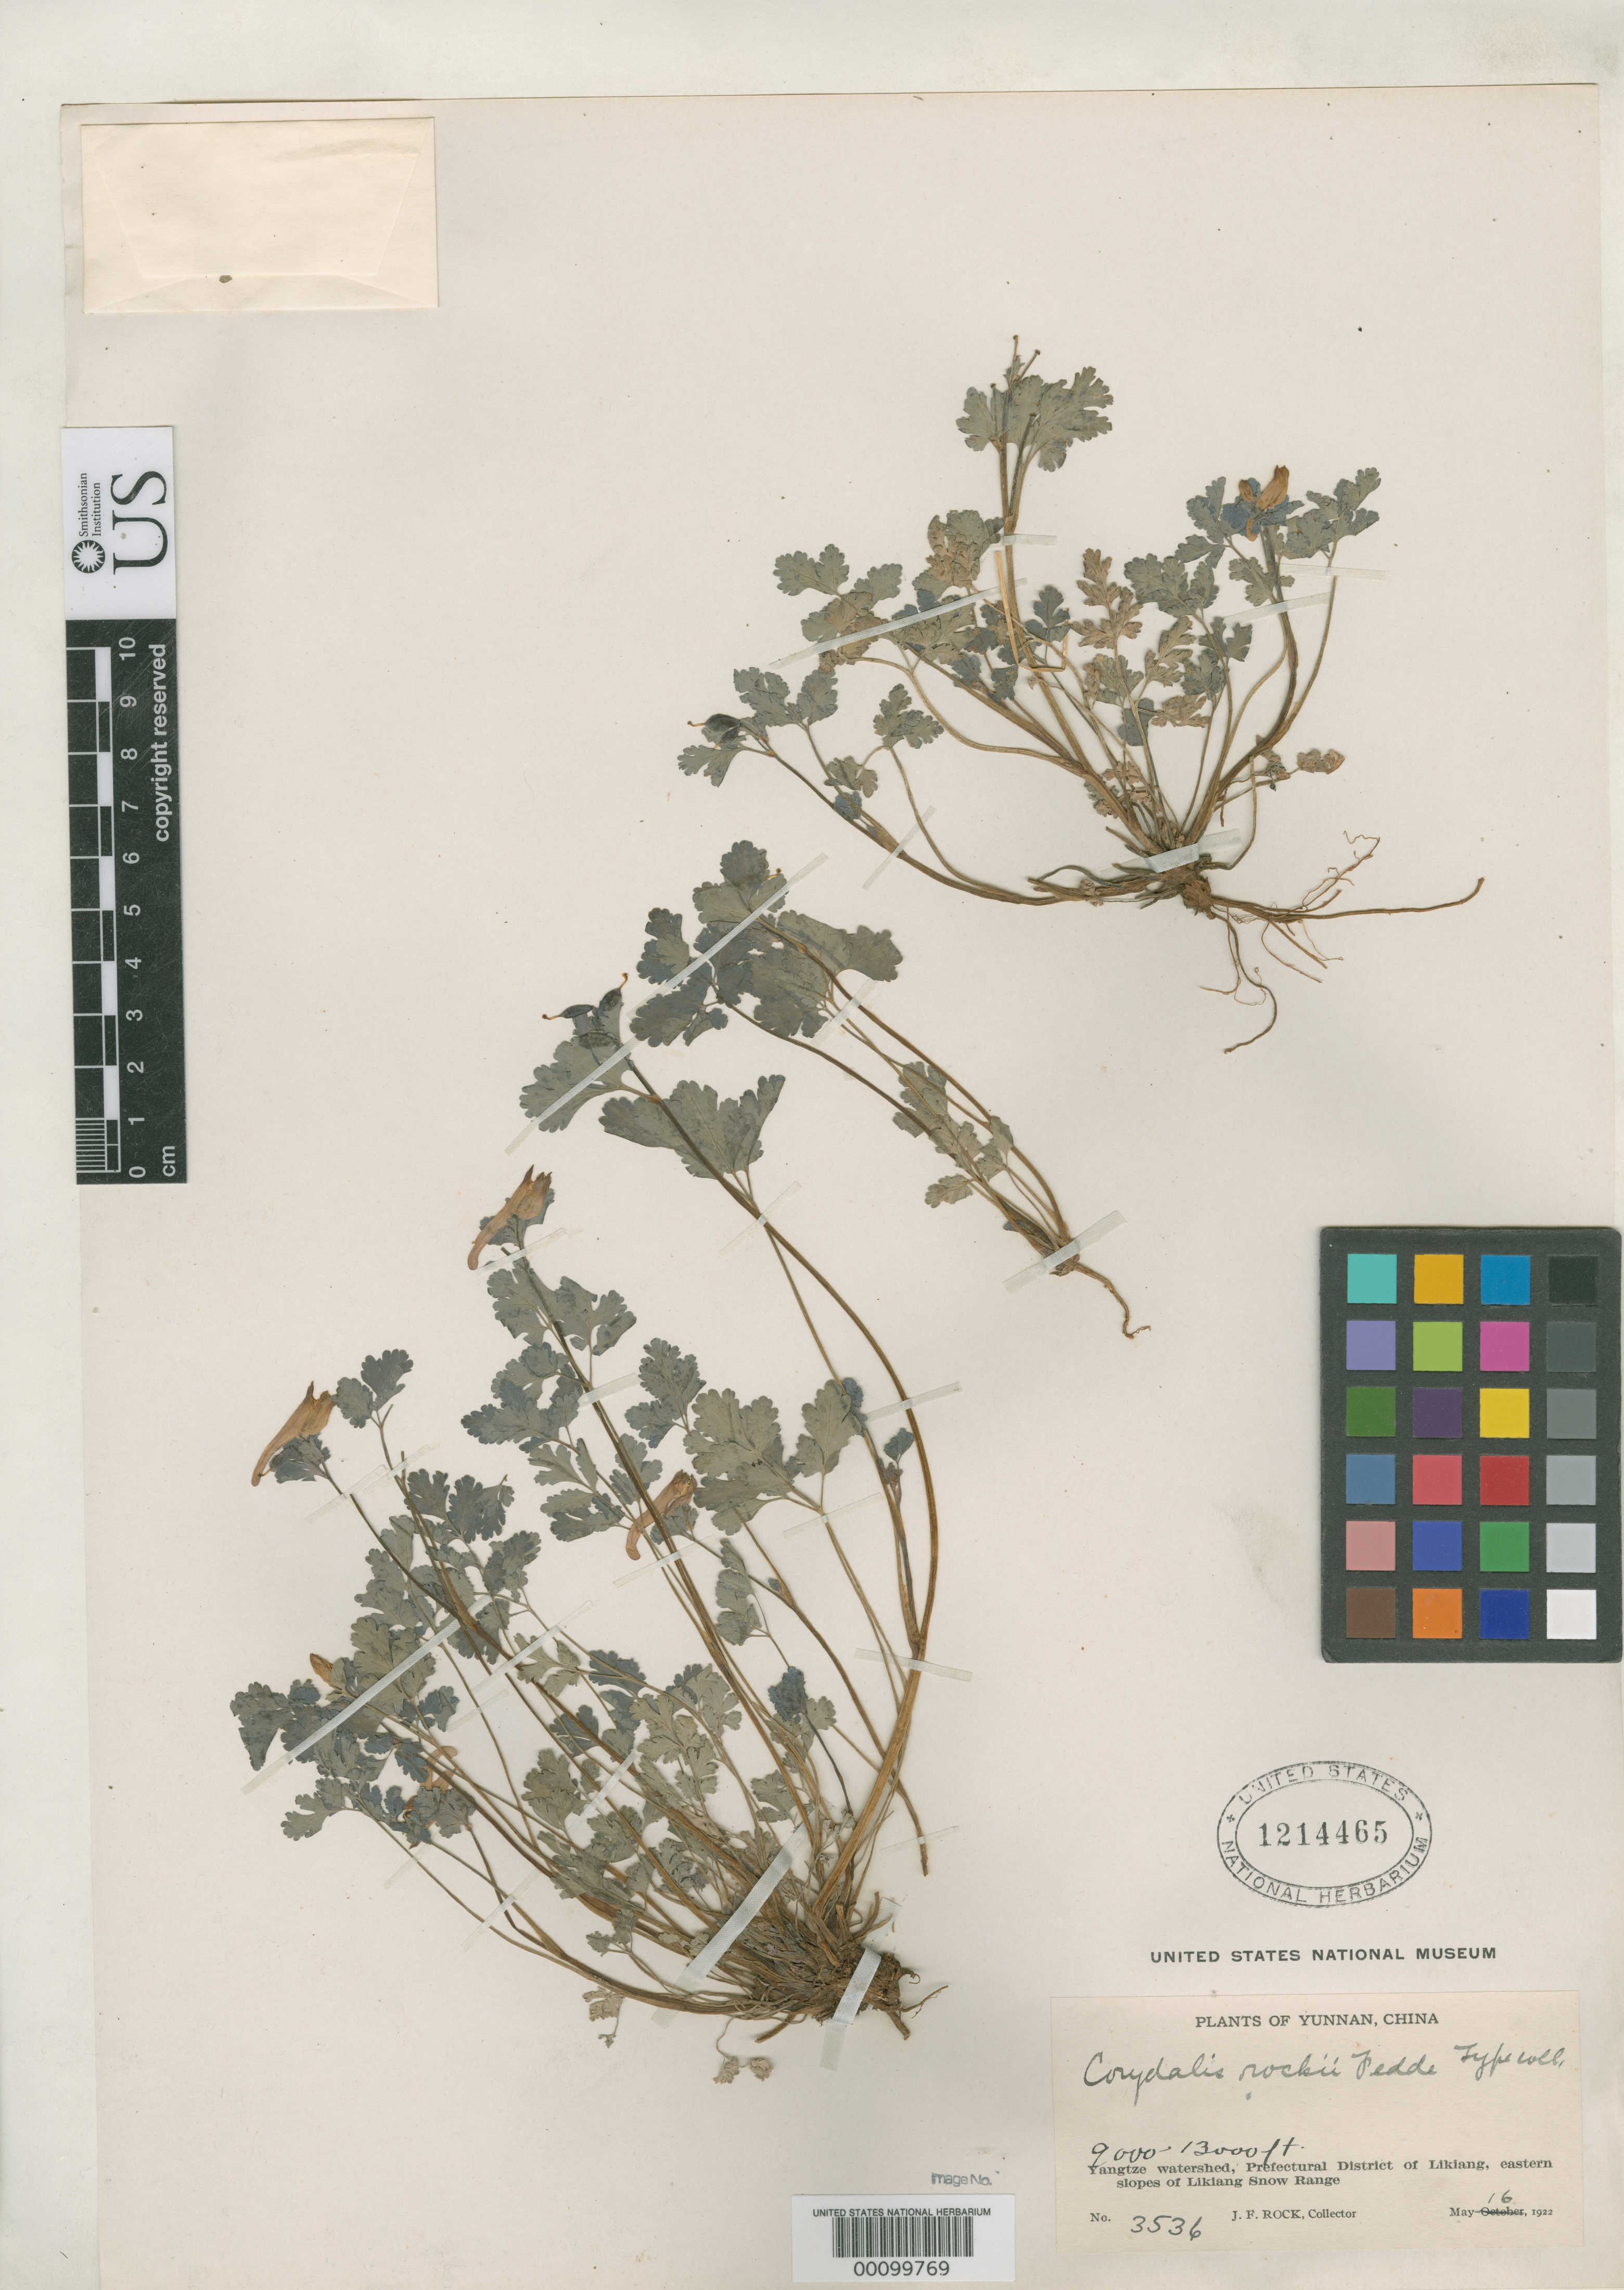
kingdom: Plantae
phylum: Tracheophyta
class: Magnoliopsida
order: Ranunculales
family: Papaveraceae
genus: Corydalis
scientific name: Corydalis rockii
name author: Fedde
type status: Isotype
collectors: J. F. Rock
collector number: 3536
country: China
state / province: Yunnan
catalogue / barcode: US 1214465